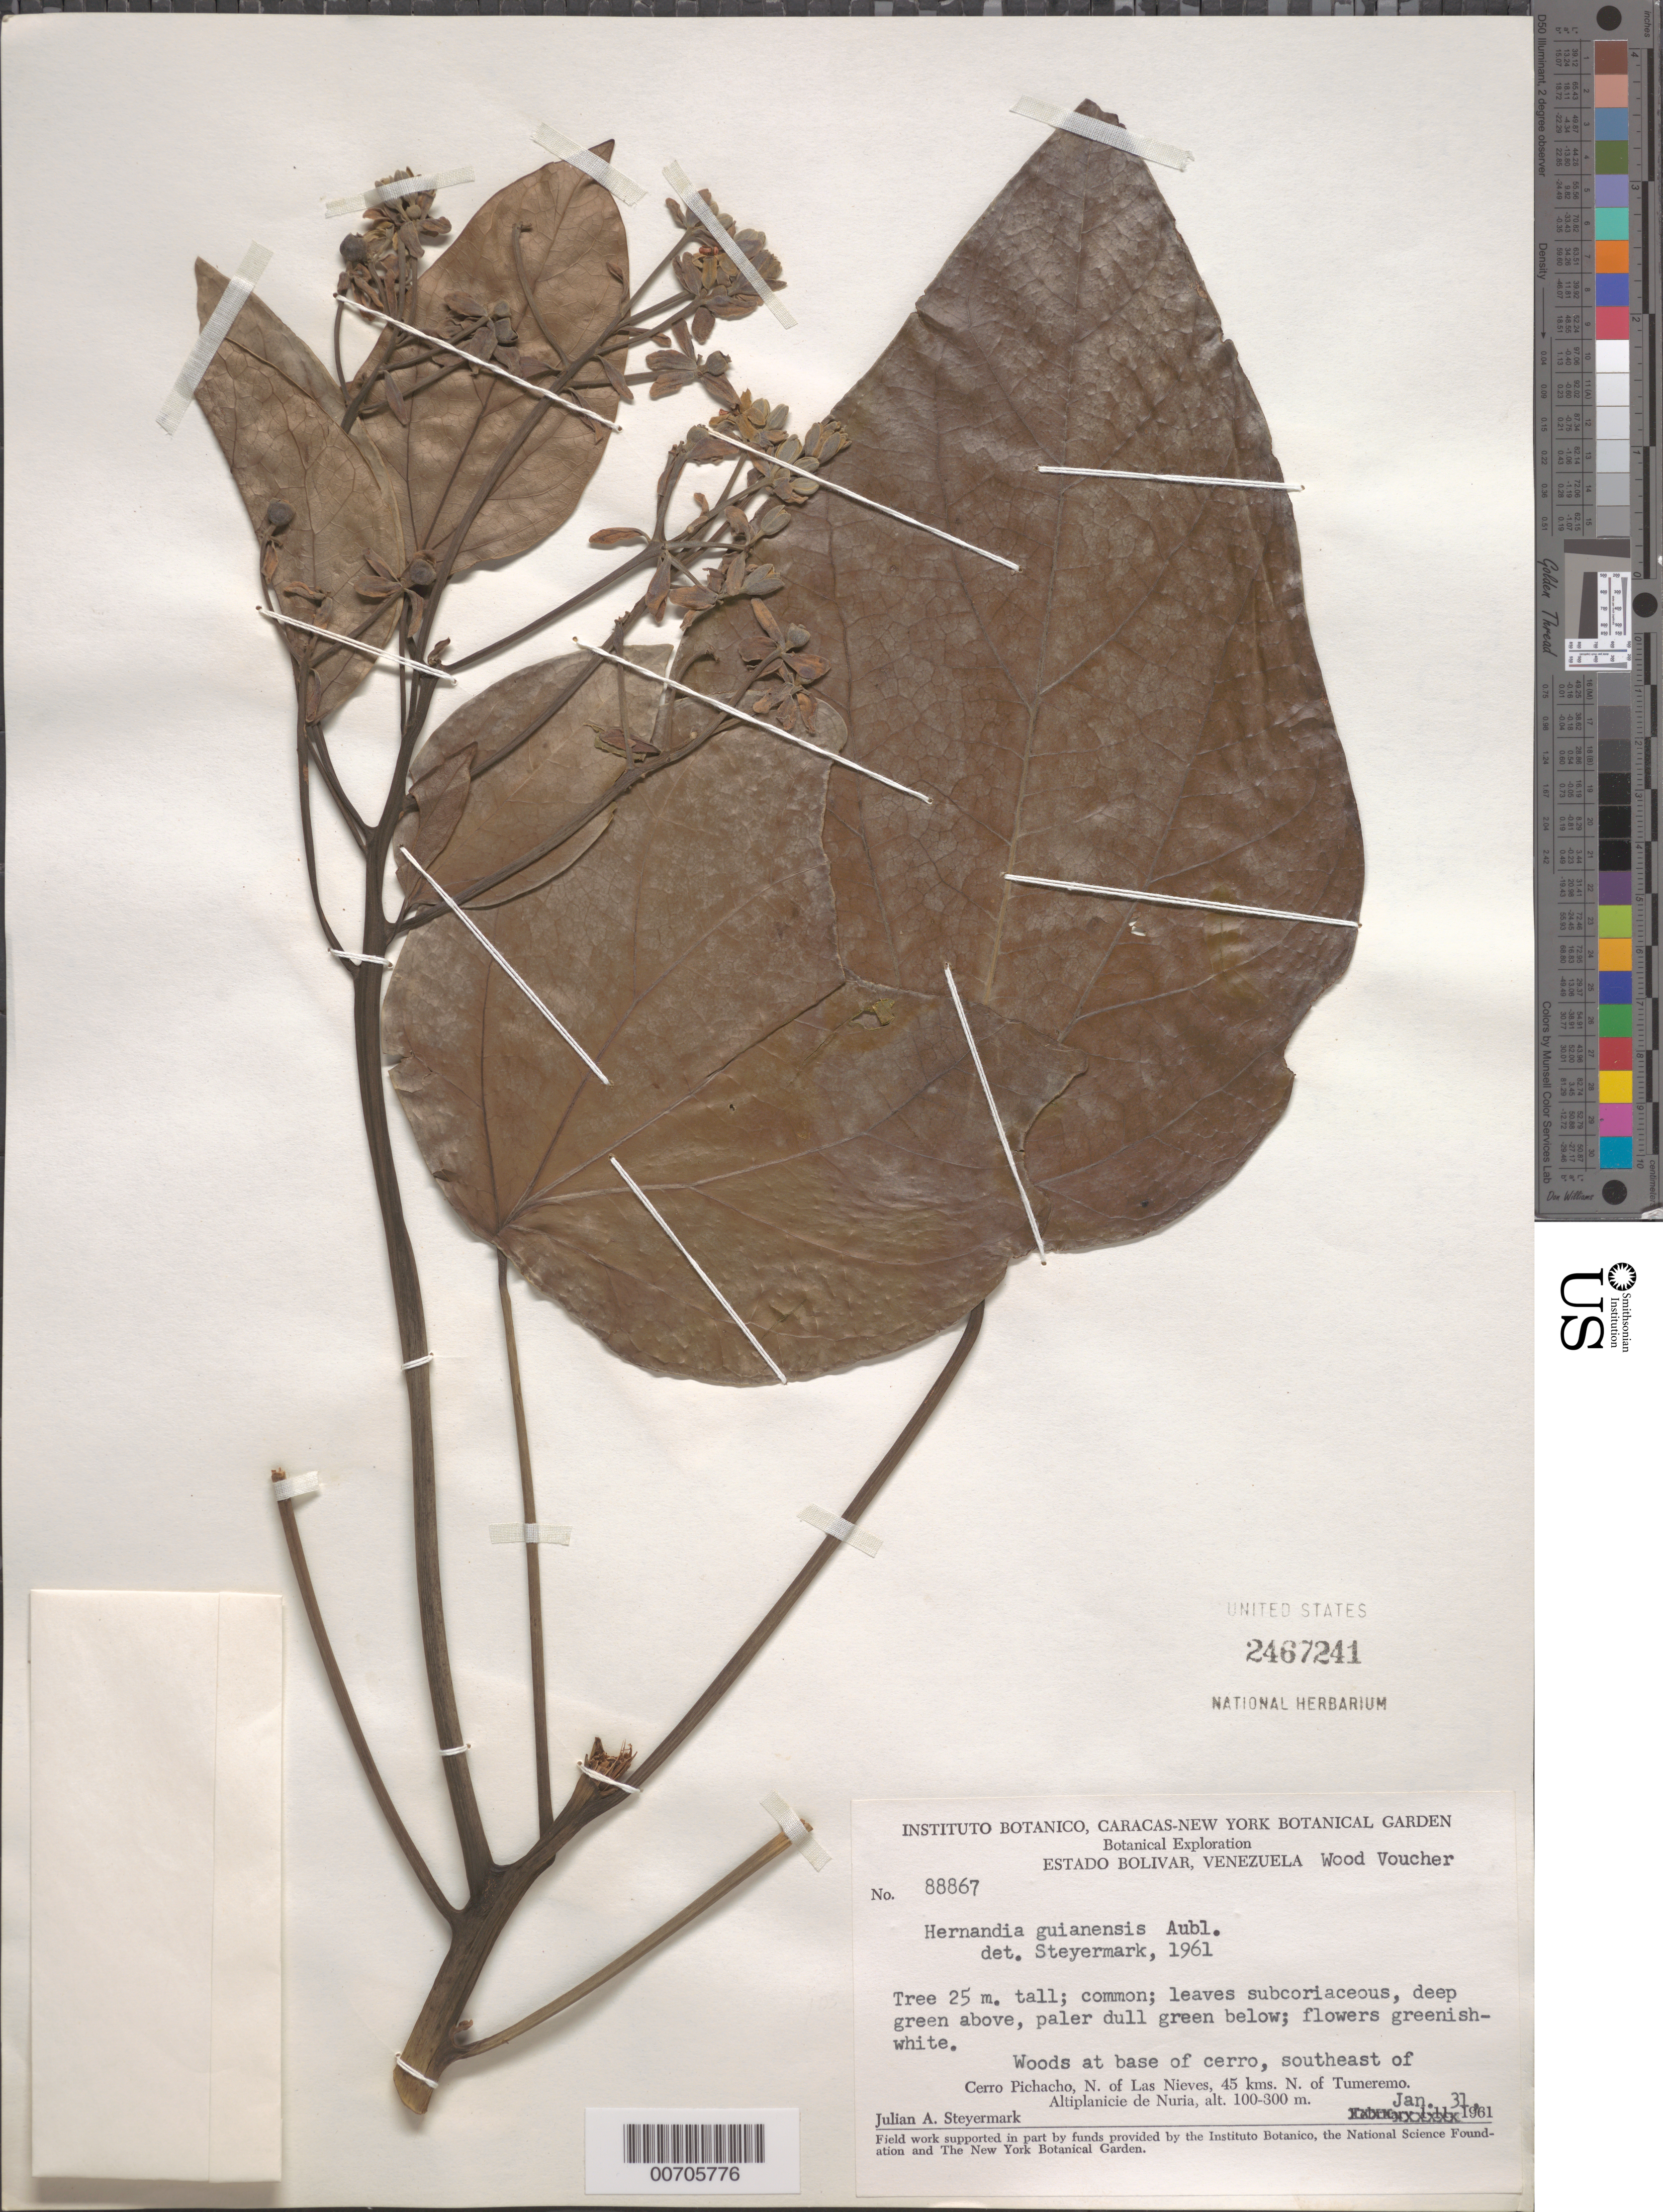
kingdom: Plantae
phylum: Tracheophyta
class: Magnoliopsida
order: Laurales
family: Hernandiaceae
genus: Hernandia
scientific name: Hernandia guianensis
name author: Aubl.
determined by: Steyermark, Julian A., (VEN)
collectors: J. Steyermark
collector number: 88867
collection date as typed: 31-Jan-61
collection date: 1961-01-31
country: Venezuela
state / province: Bolívar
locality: Cerro El Picacho, SE of; N of Las Nieves, 45 km N of Tumeremo, Altiplanicie de Nuria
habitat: Woods at base of cerro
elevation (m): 100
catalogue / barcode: US 2467241